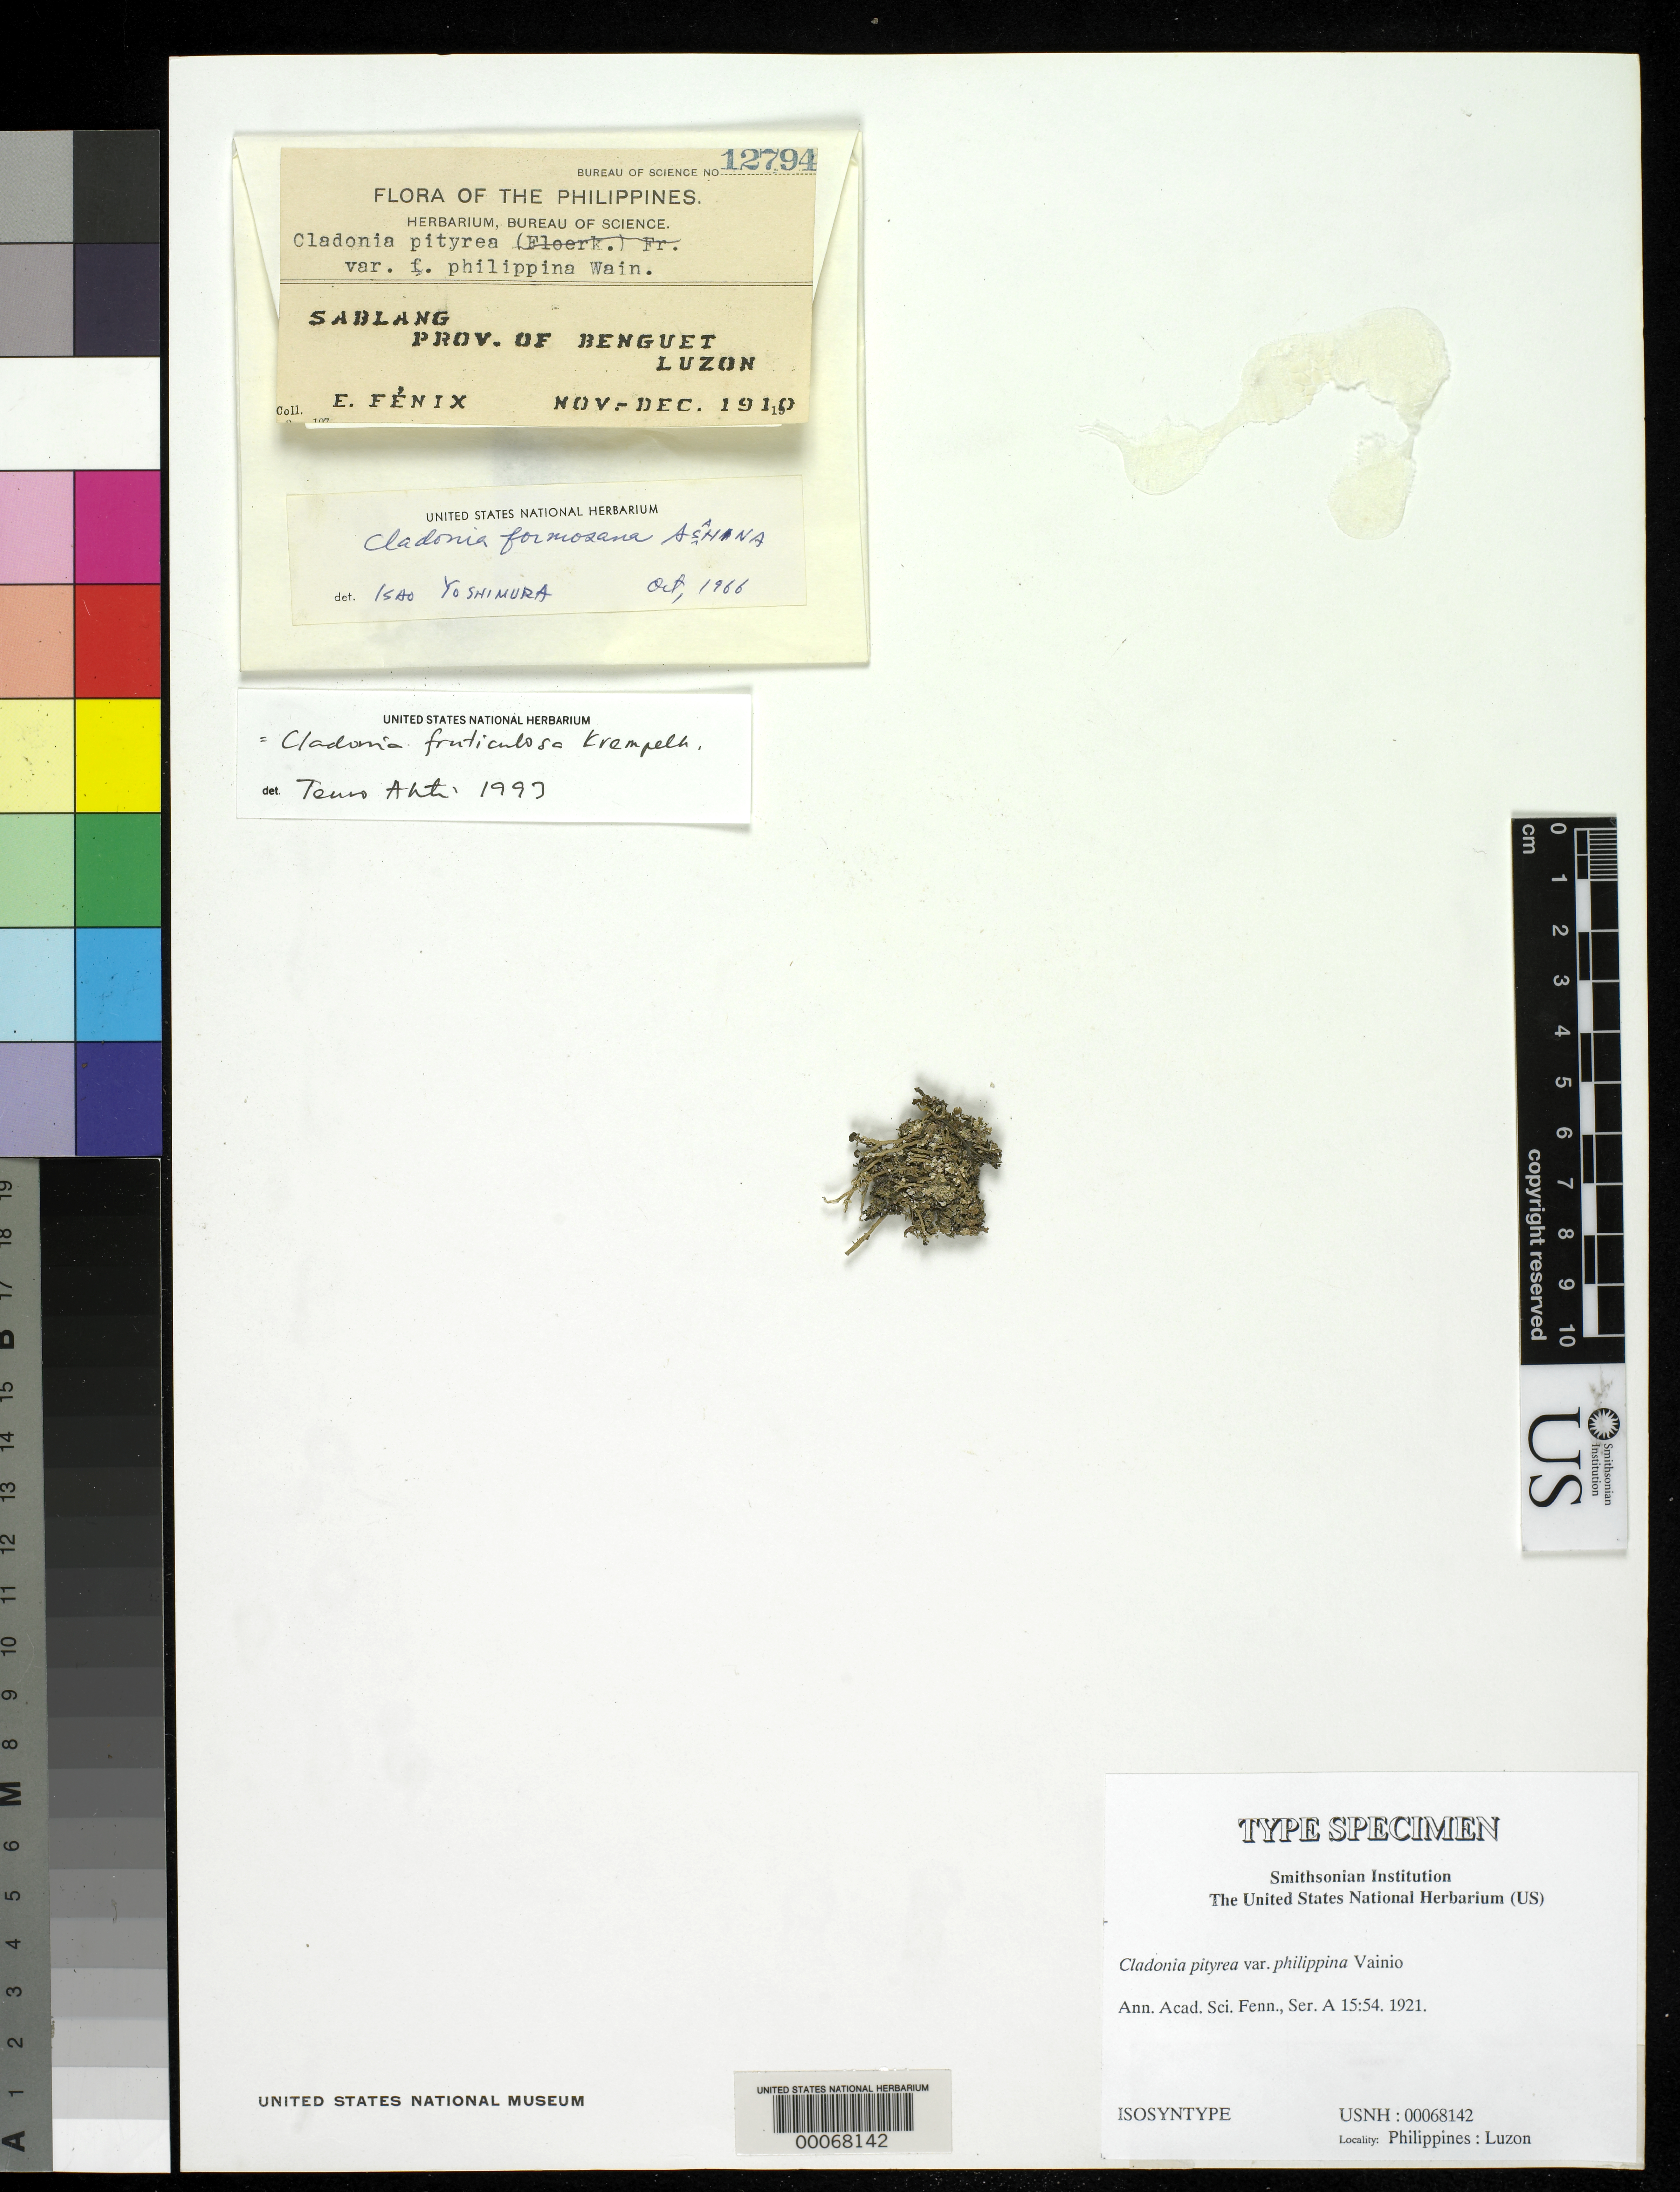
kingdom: Fungi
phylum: Ascomycota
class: Lecanoromycetes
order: Lecanorales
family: Cladoniaceae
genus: Cladonia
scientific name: Cladonia pityrea var. philippina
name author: Vain.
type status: Isosyntype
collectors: E. Fenix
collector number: Bur. Sci. 12794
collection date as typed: Nov 1910 to -- Dec 1910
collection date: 1910-11/1910-12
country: Philippines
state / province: Cordillera (Administrative Region)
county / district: Benguet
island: Luzon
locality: Sablang.